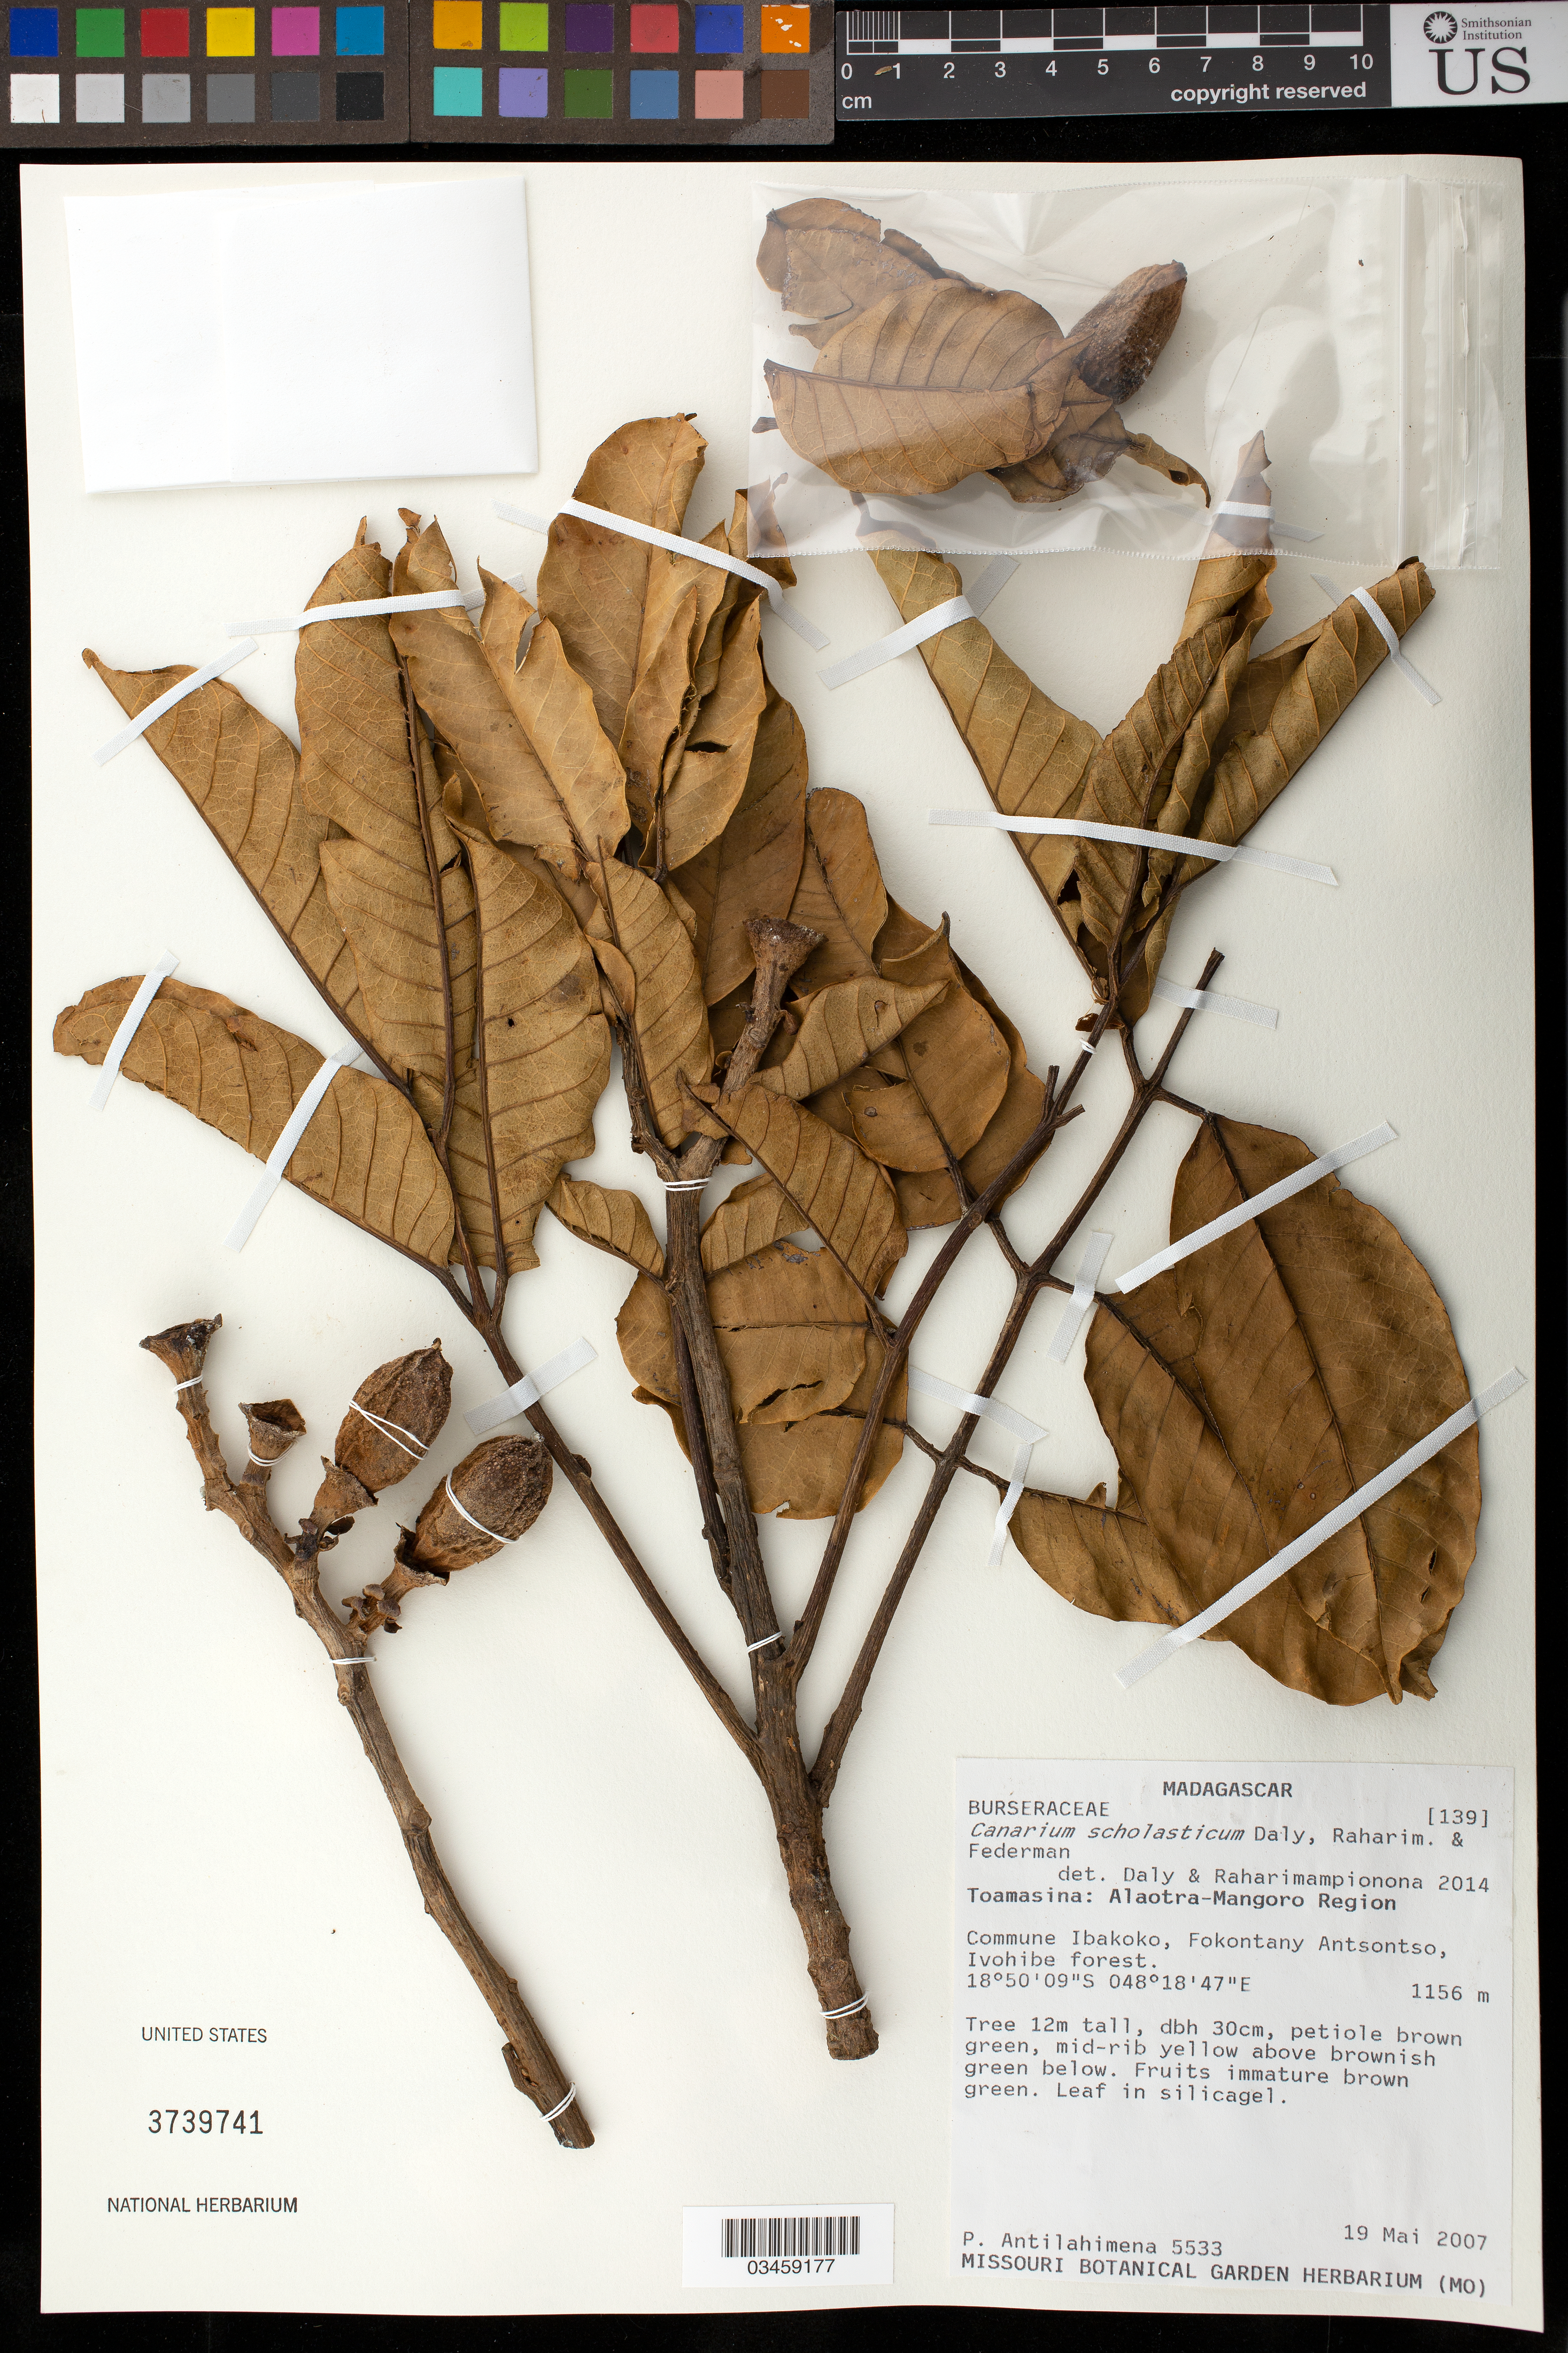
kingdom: Plantae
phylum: Tracheophyta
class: Magnoliopsida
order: Sapindales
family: Burseraceae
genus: Canarium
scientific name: Canarium scholasticum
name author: Daly et al.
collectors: P. Antilahimena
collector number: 5533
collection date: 2007-05-19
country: Madagascar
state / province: Alaotra Mangoro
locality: Alaotra-Mangoro Region. Fokontany Antsontso, Ivohibe forest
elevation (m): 1156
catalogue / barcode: US 3739741